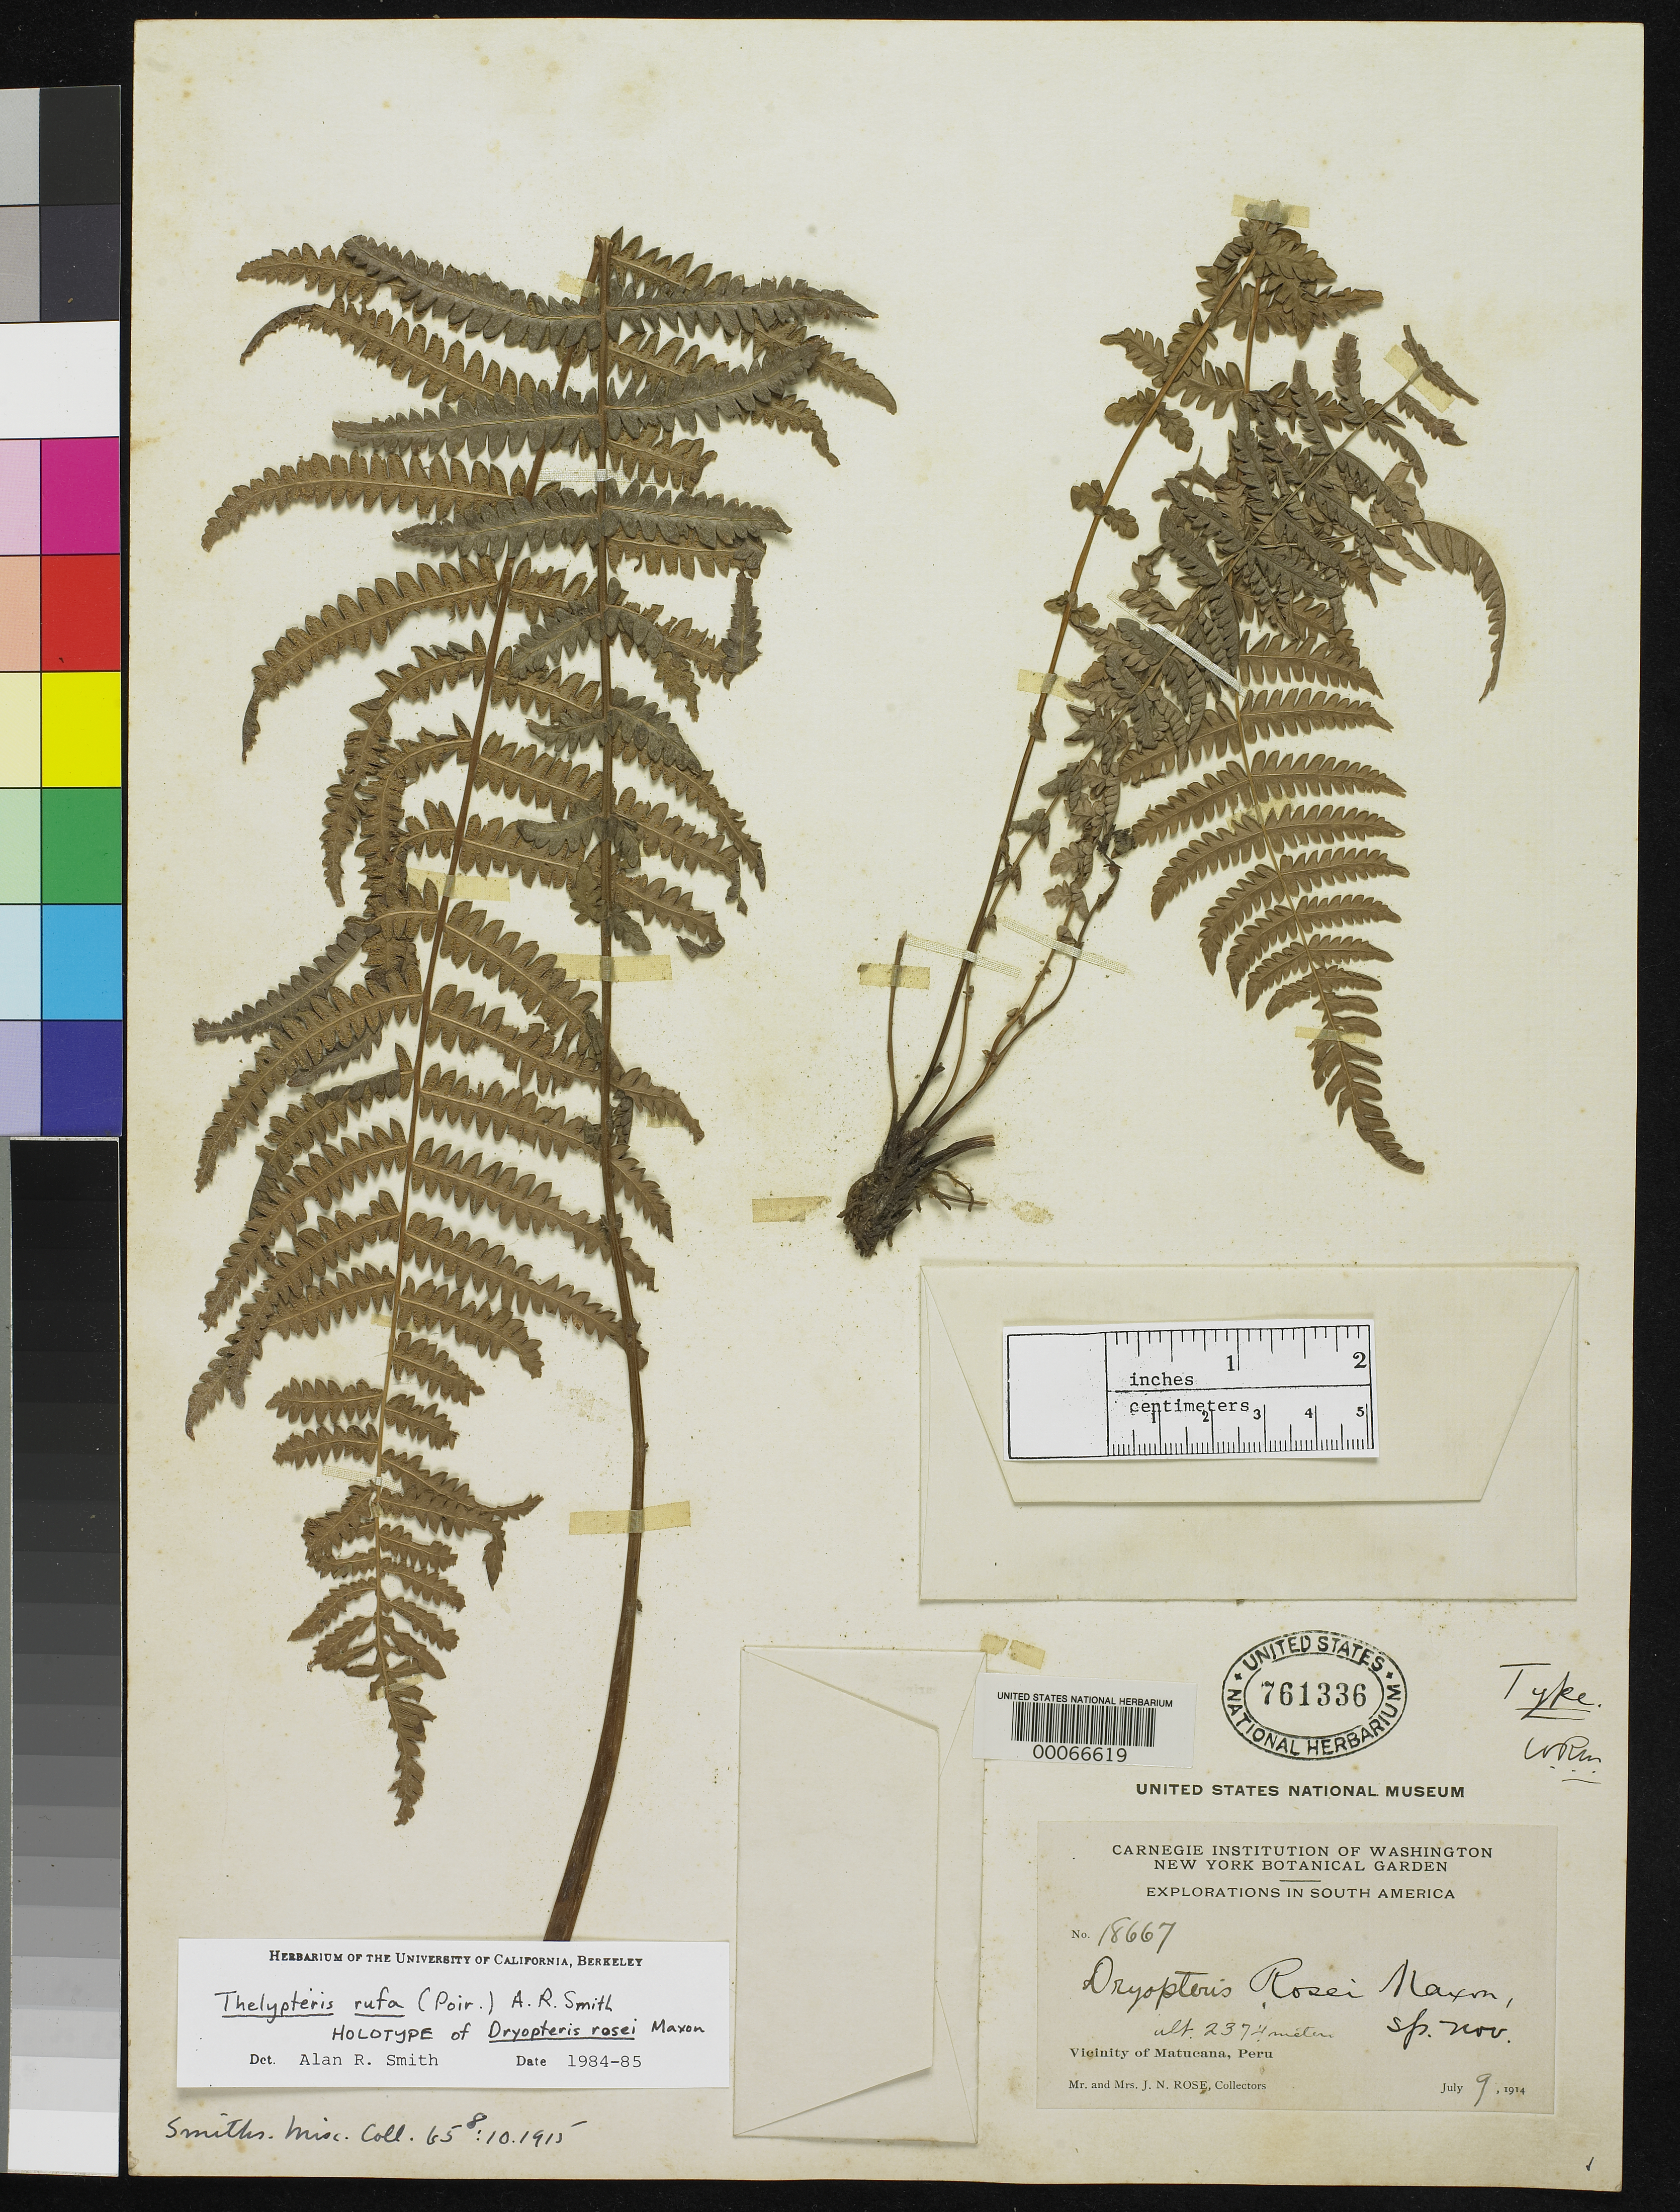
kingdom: Plantae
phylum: Tracheophyta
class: Polypodiopsida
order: Polypodiales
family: Dryopteridaceae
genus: Dryopteris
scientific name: Dryopteris rosei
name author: Maxon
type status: Holotype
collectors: J. N. Rose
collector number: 18667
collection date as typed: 09 Jul 1914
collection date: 1914-07-09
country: Peru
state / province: Lima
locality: Vicinity of Matucana.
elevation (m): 2374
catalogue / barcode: US 761336